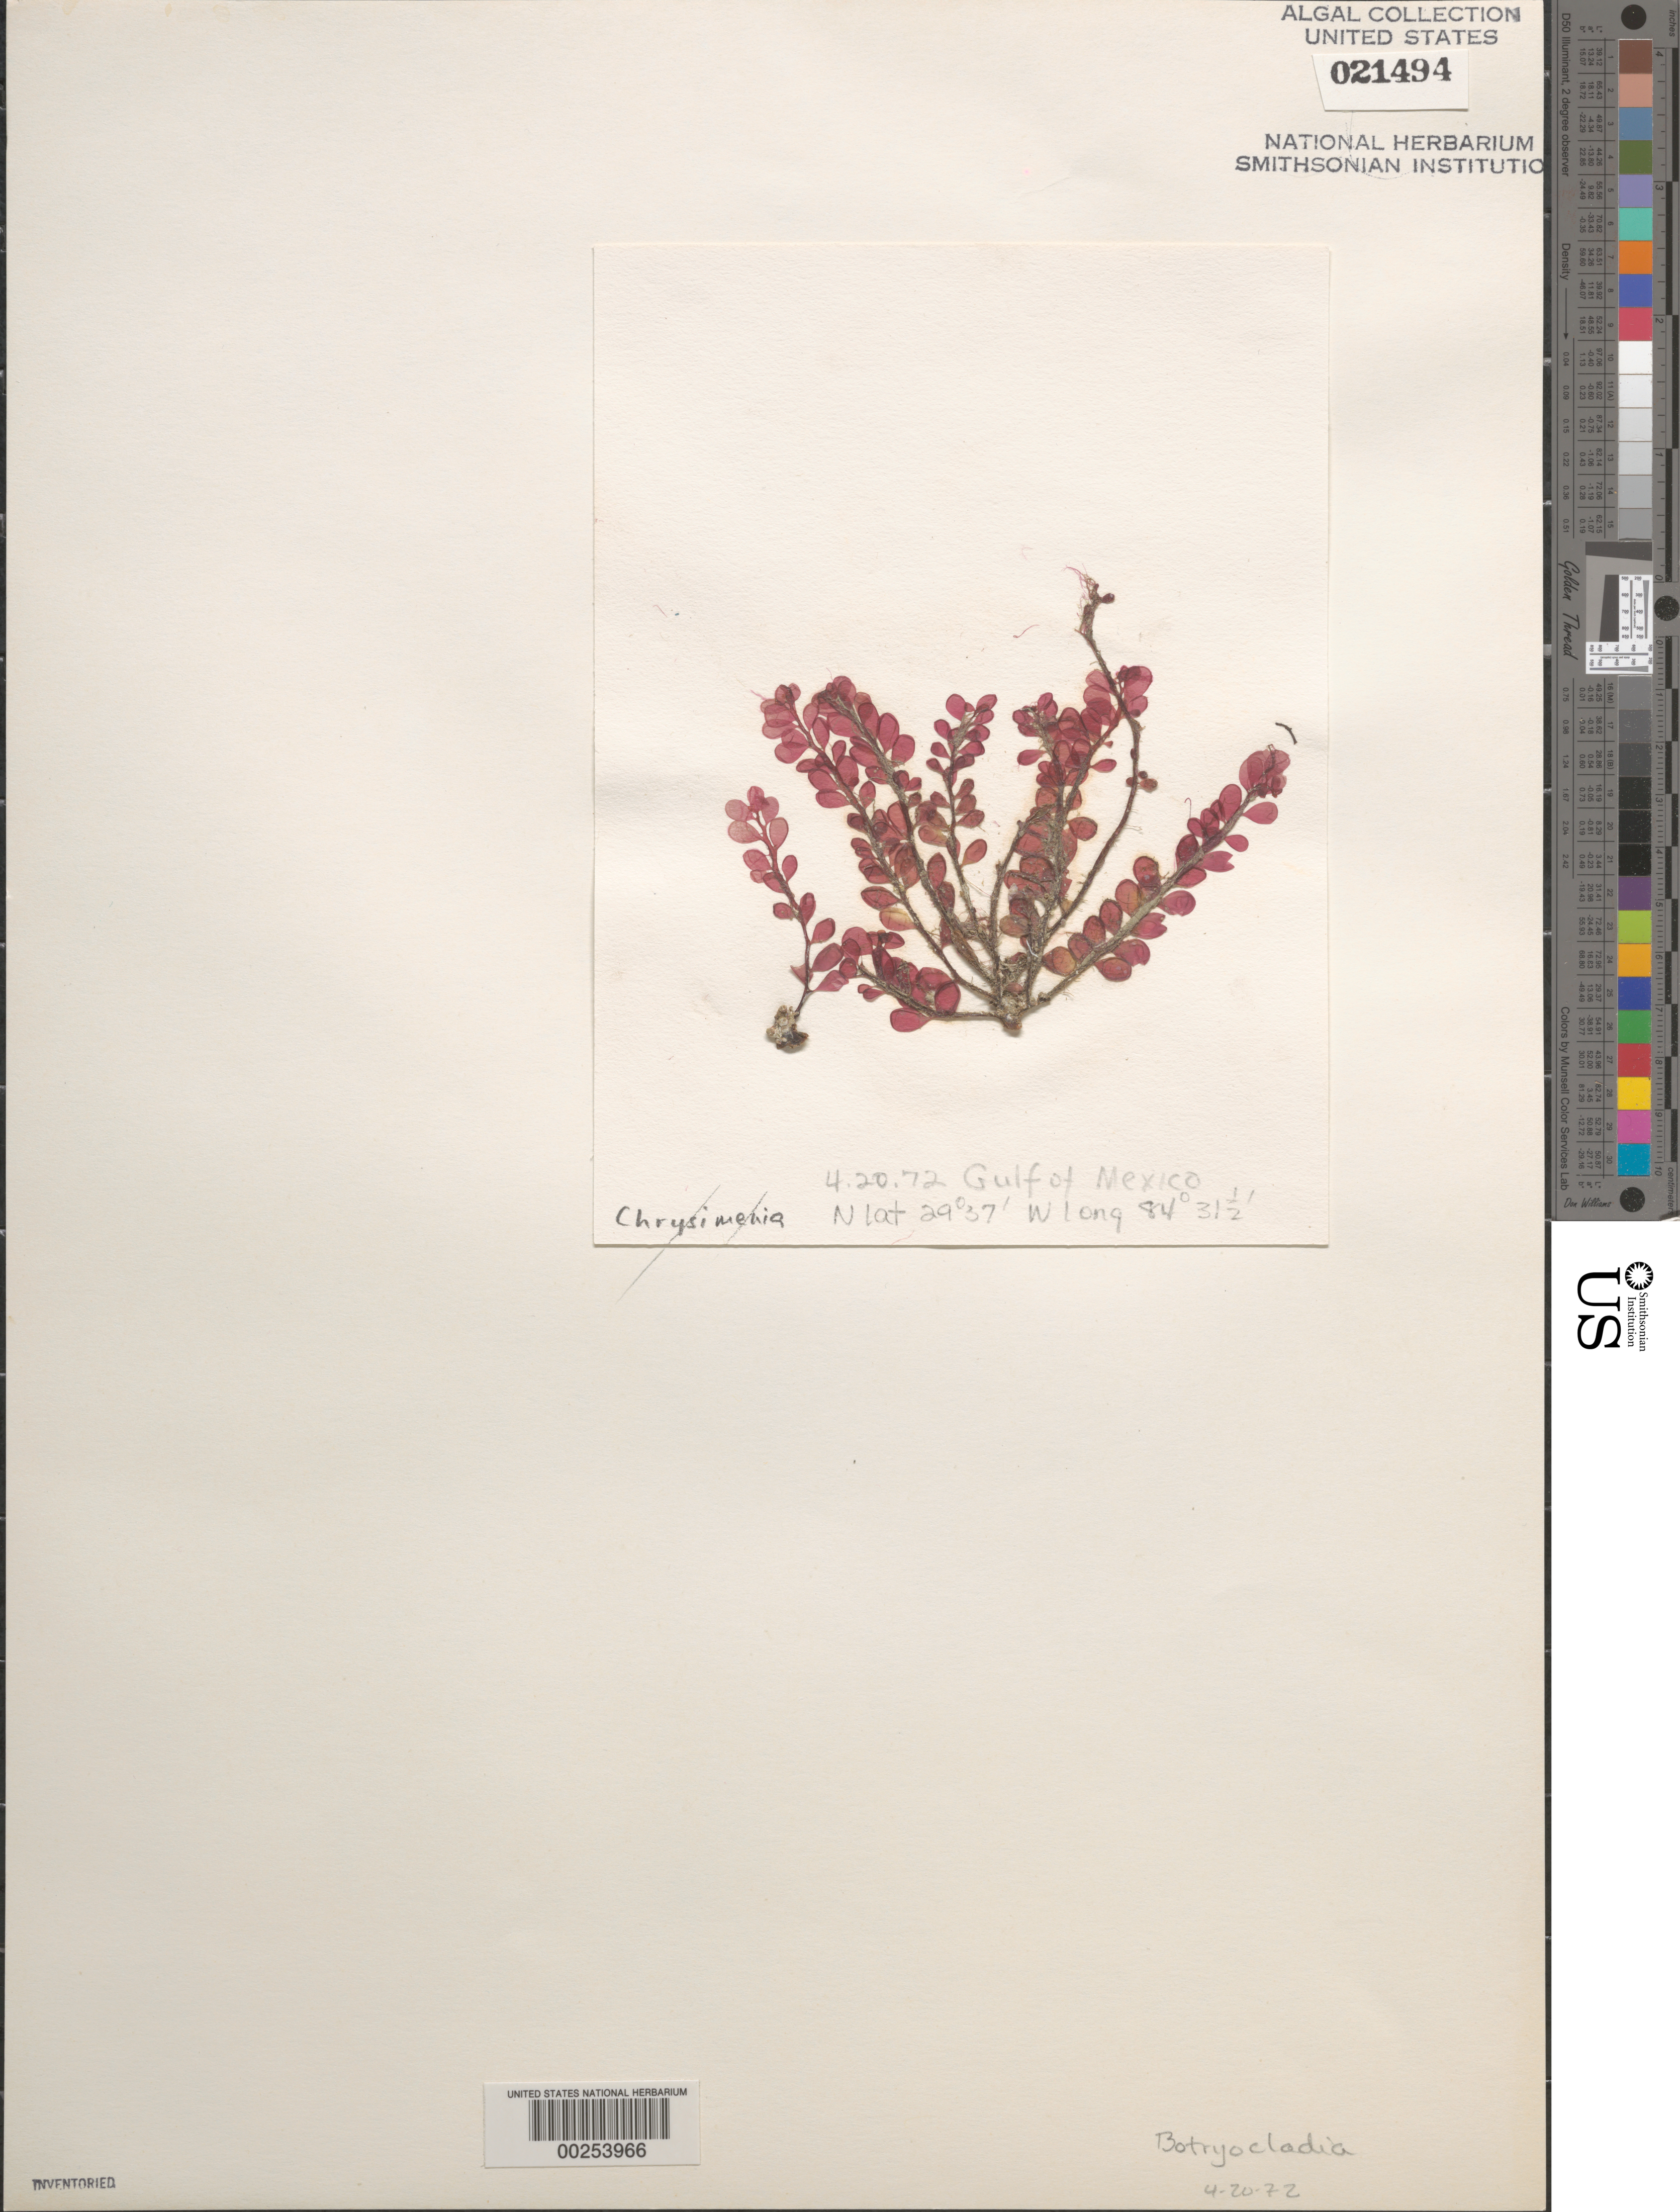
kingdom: Plantae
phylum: Rhodophyta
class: Florideophyceae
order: Rhodymeniales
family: Rhodymeniaceae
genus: Botryocladia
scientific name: Botryocladia sp.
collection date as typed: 20 Apr 1972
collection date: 1972-04-20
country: United States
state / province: Florida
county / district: Franklin County / Gulf County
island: St. George Island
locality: Gulf of Mexico off St. George Island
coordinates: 29 37'N, 84 31 1/2'W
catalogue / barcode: US 21494